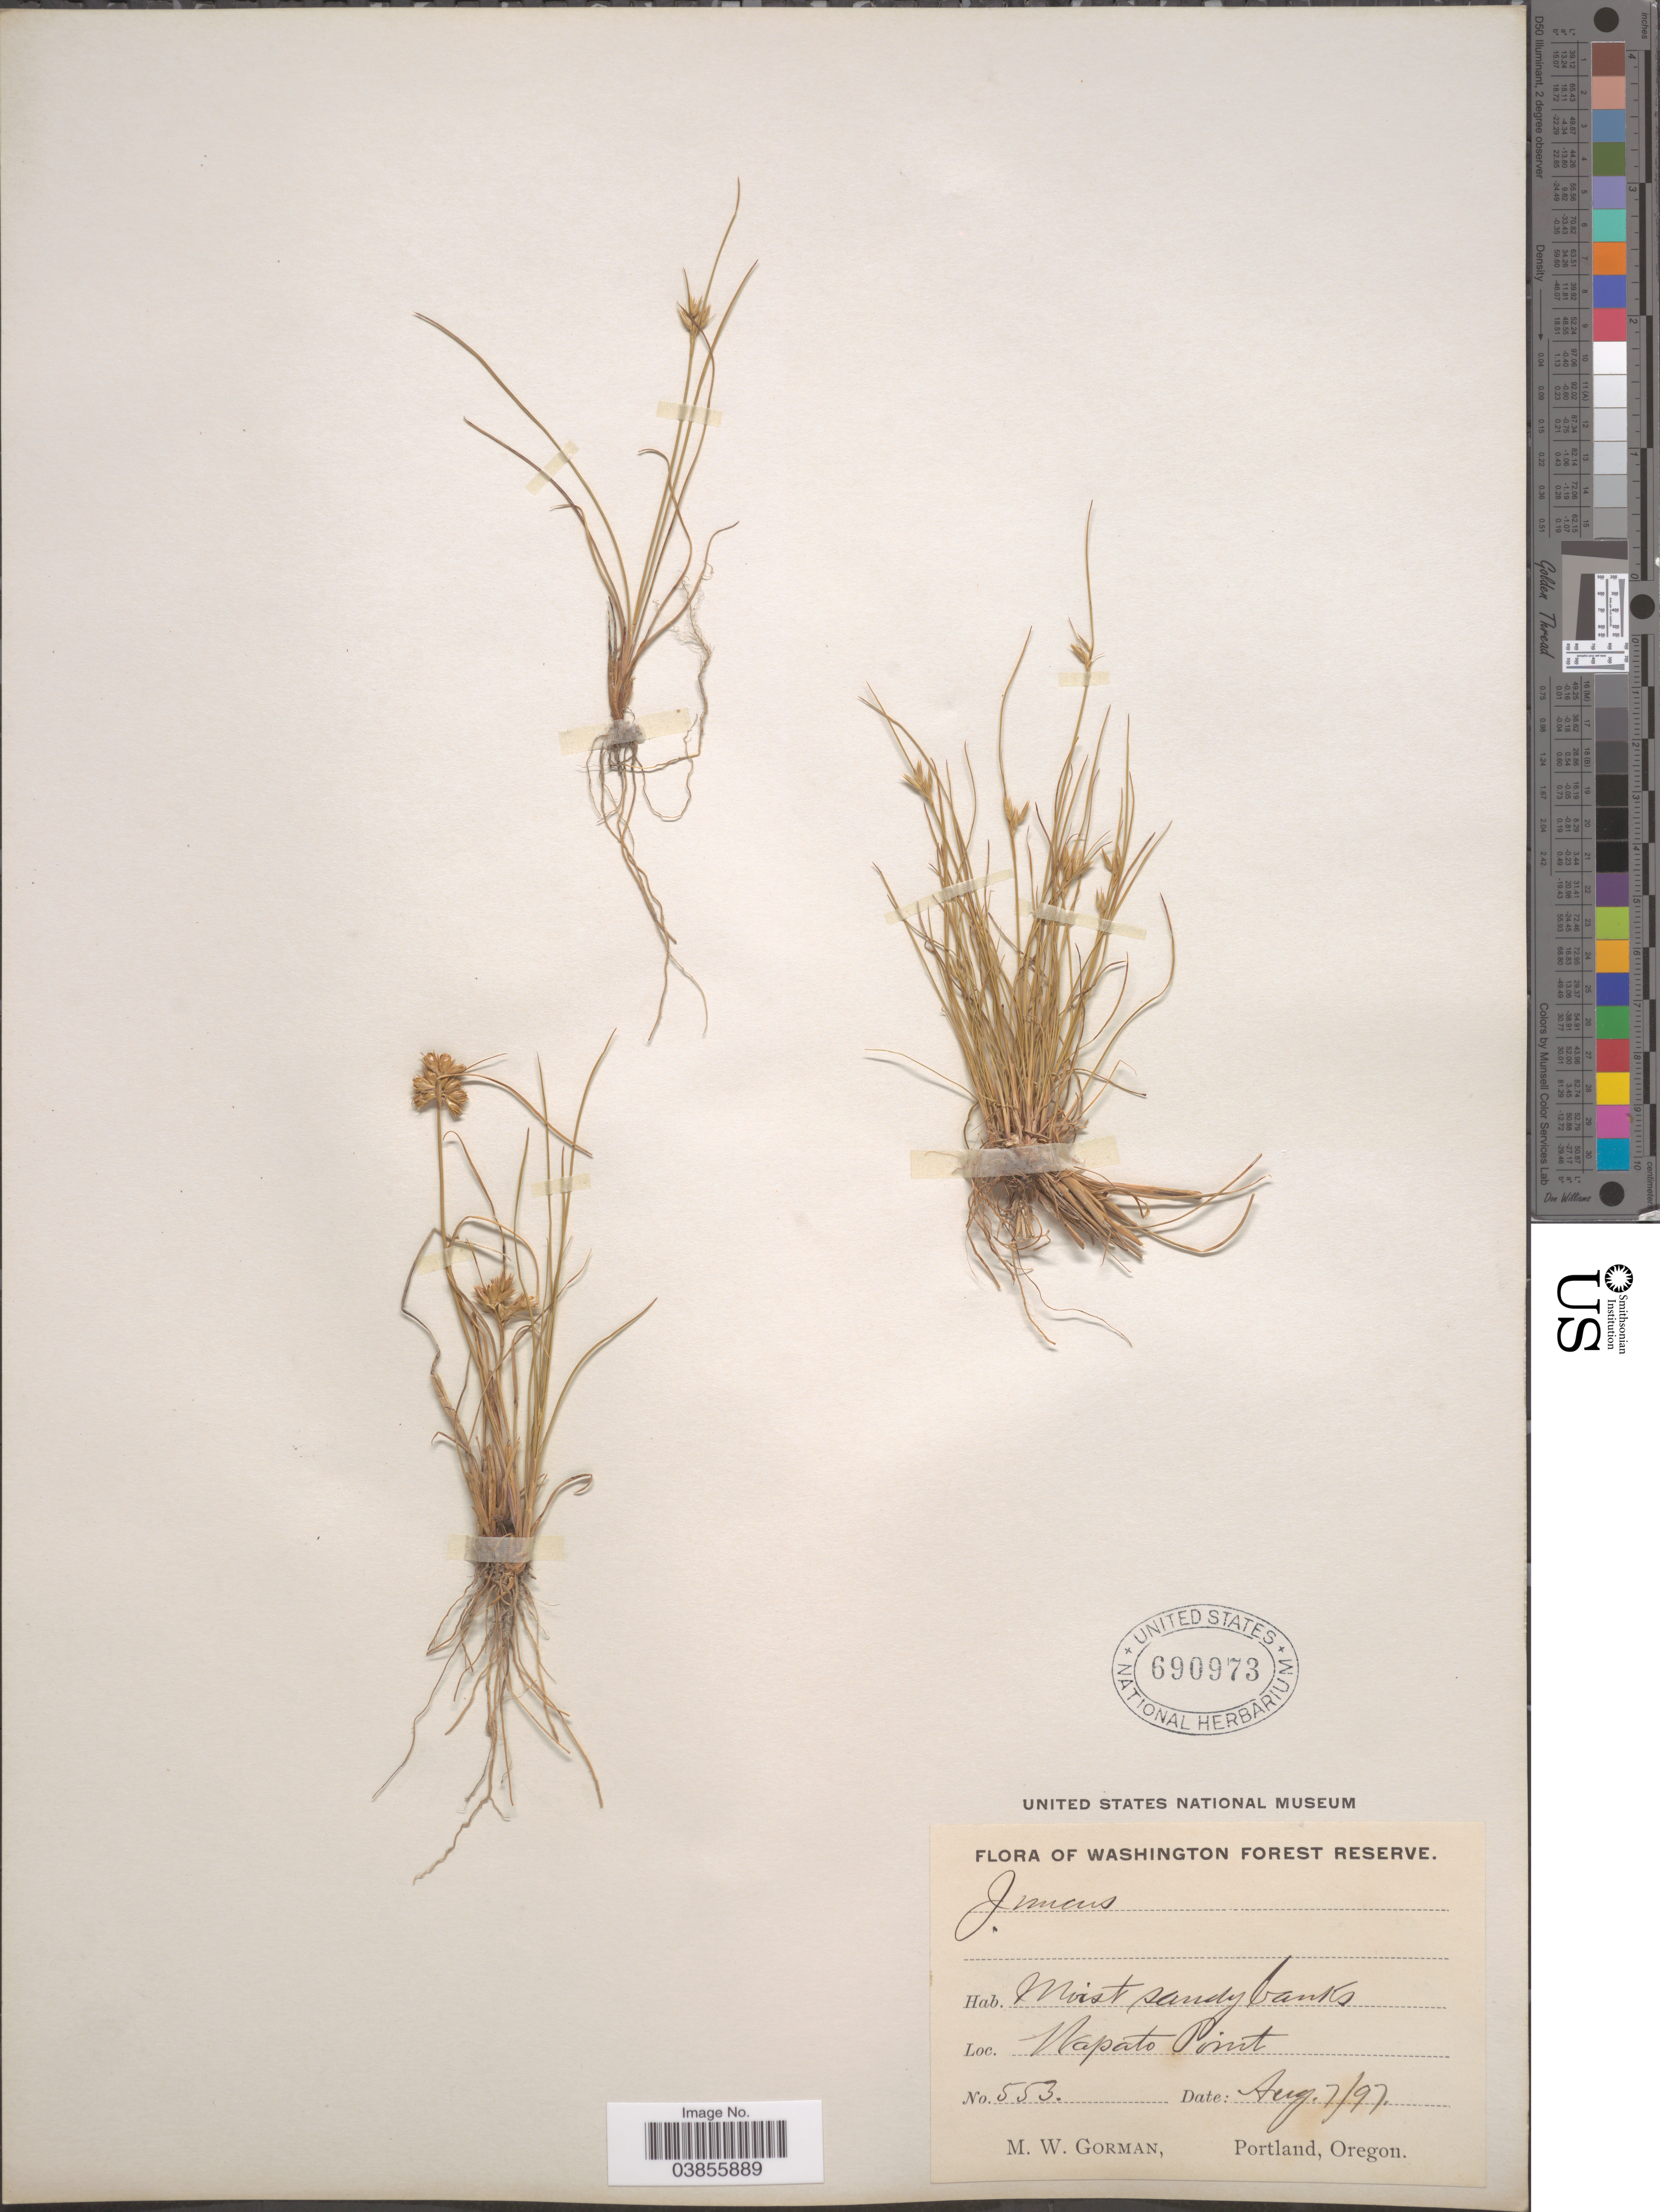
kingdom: Plantae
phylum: Tracheophyta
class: Liliopsida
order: Poales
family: Juncaceae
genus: Juncus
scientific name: Juncus occidentalis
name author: (Coville) Wiegand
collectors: M. W. Gorman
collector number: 553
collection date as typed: Transcribed d/m/y: 7/8/97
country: United States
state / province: Washington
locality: Washington Forest Reserve. Wapato Point.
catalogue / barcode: US 690973